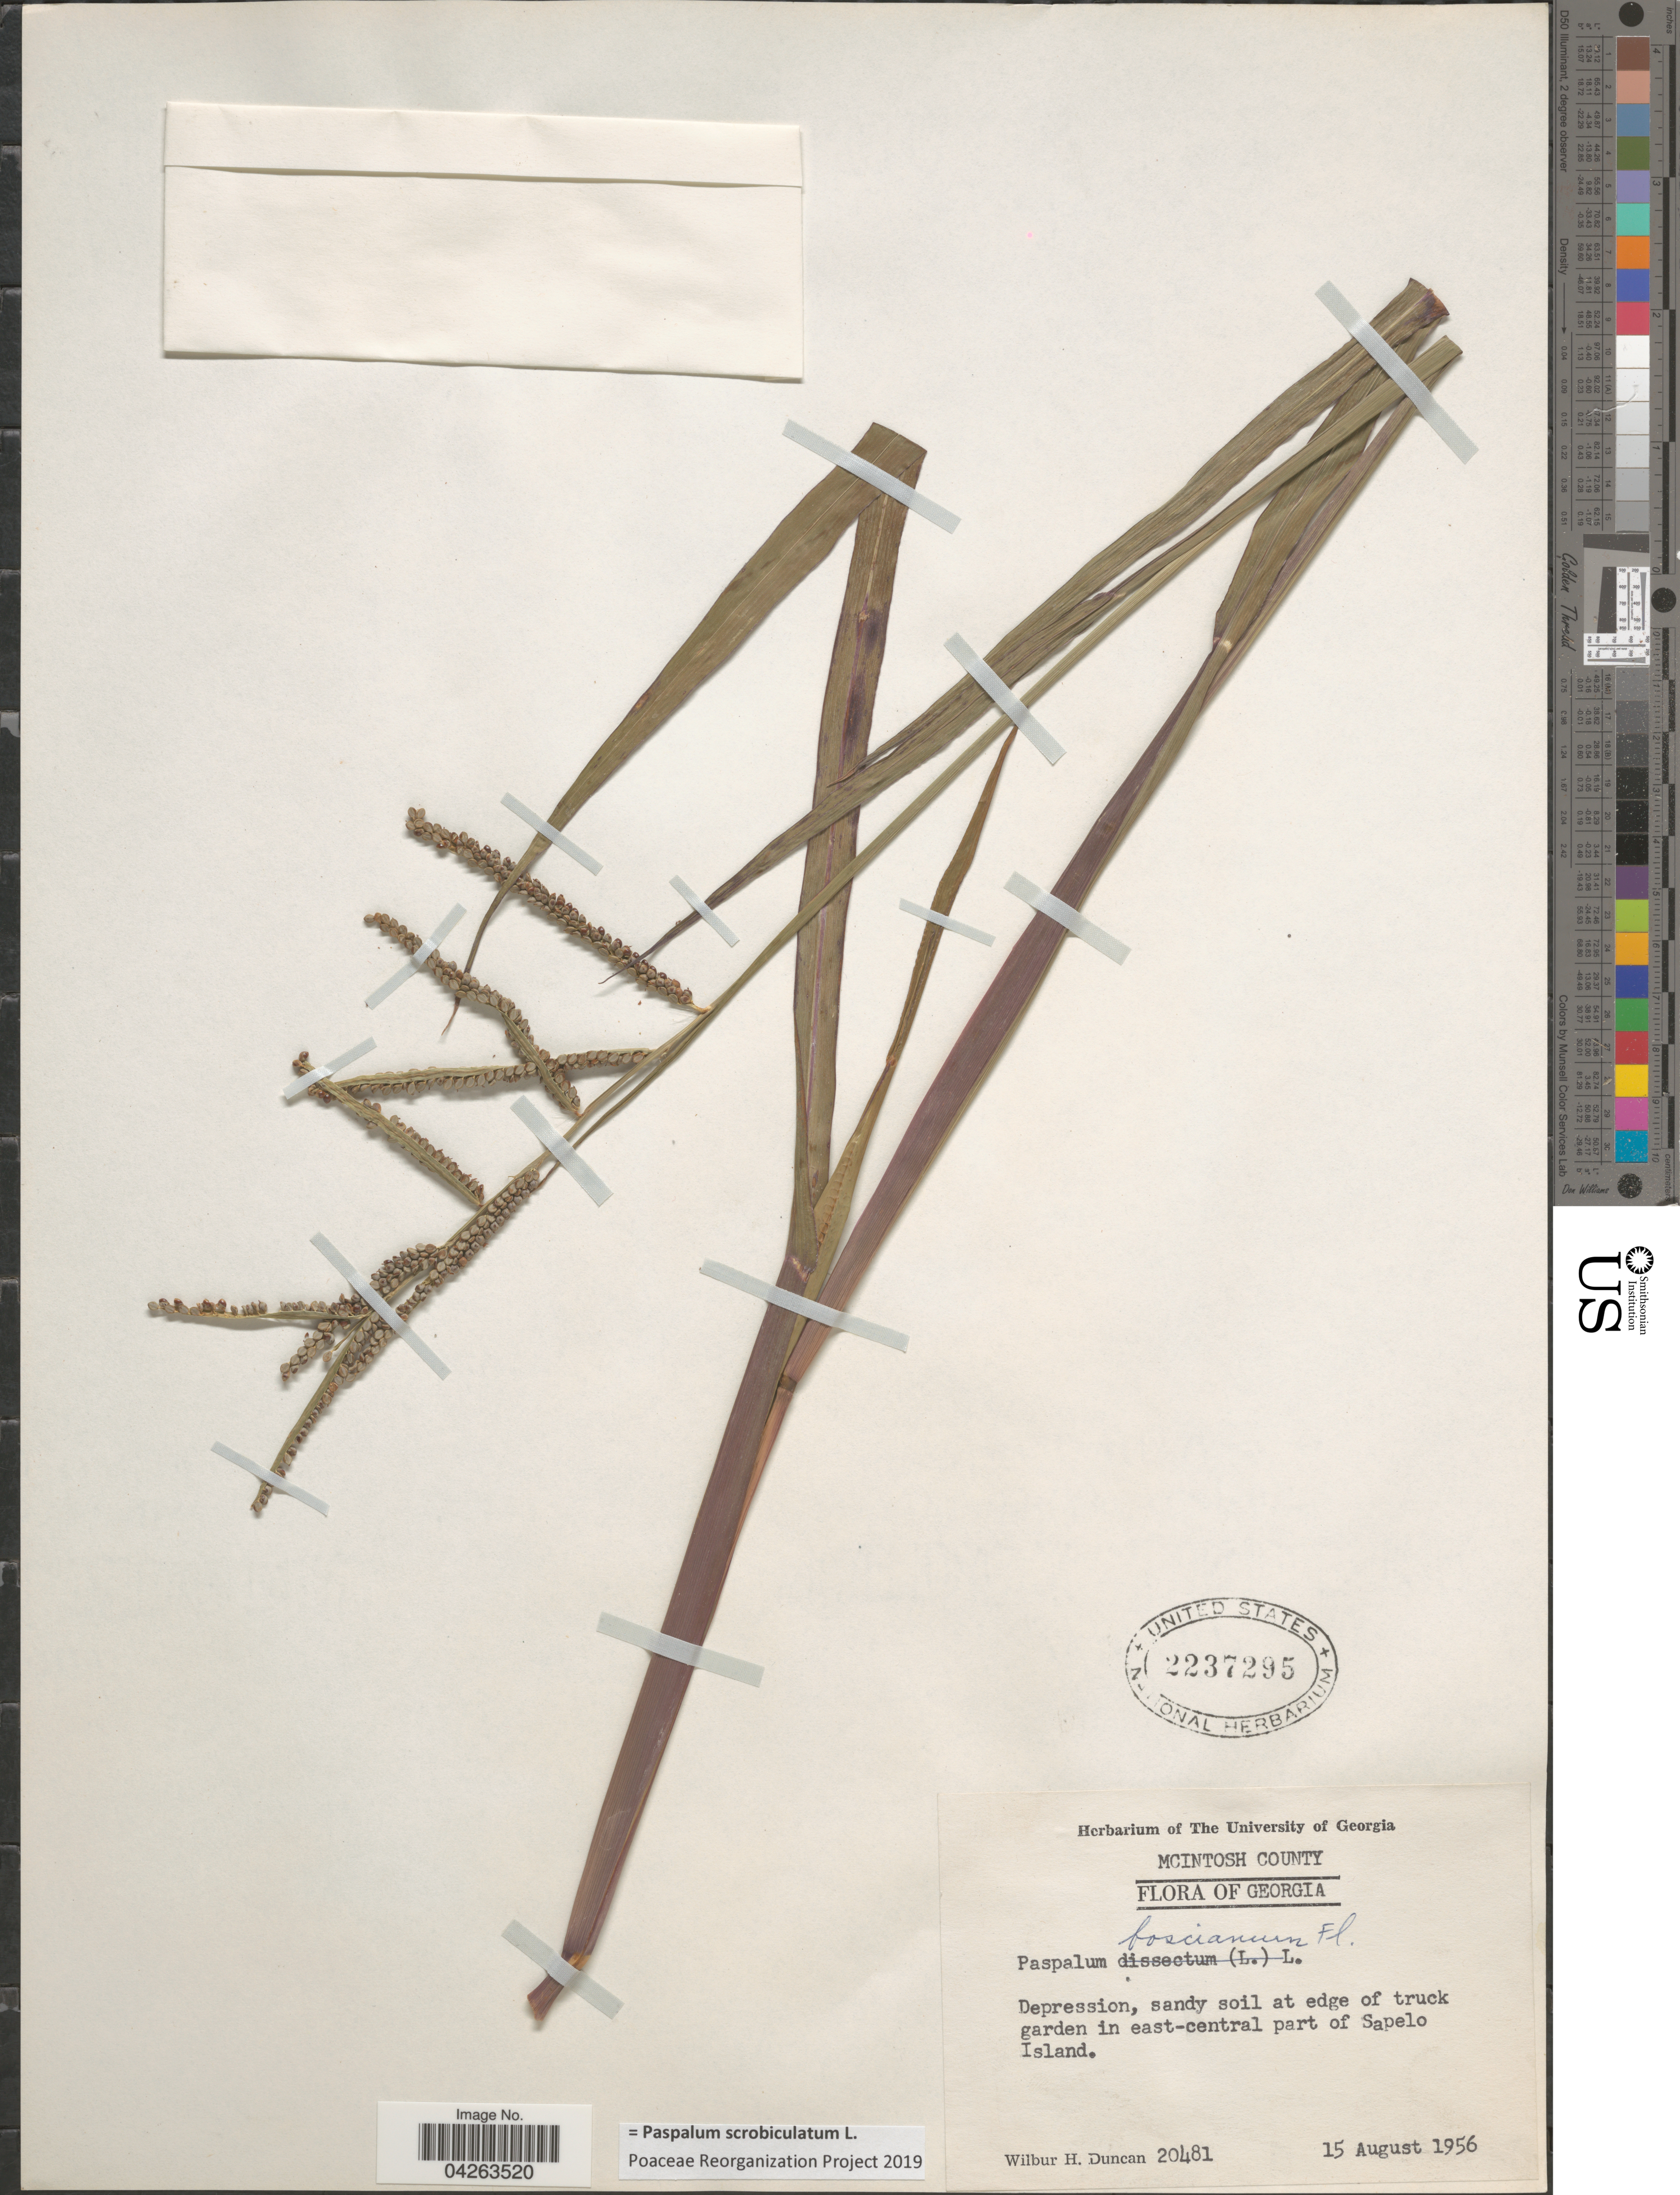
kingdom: Plantae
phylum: Tracheophyta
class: Liliopsida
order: Poales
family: Poaceae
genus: Paspalum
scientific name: Paspalum scrobiculatum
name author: L.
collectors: W. H. Duncan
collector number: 20481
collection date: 1956-08-15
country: United States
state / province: Georgia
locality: Mcintosh County. Depression, sandy soil at edge of truck garden in east-central part of Sapelo Island.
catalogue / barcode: US 2237295